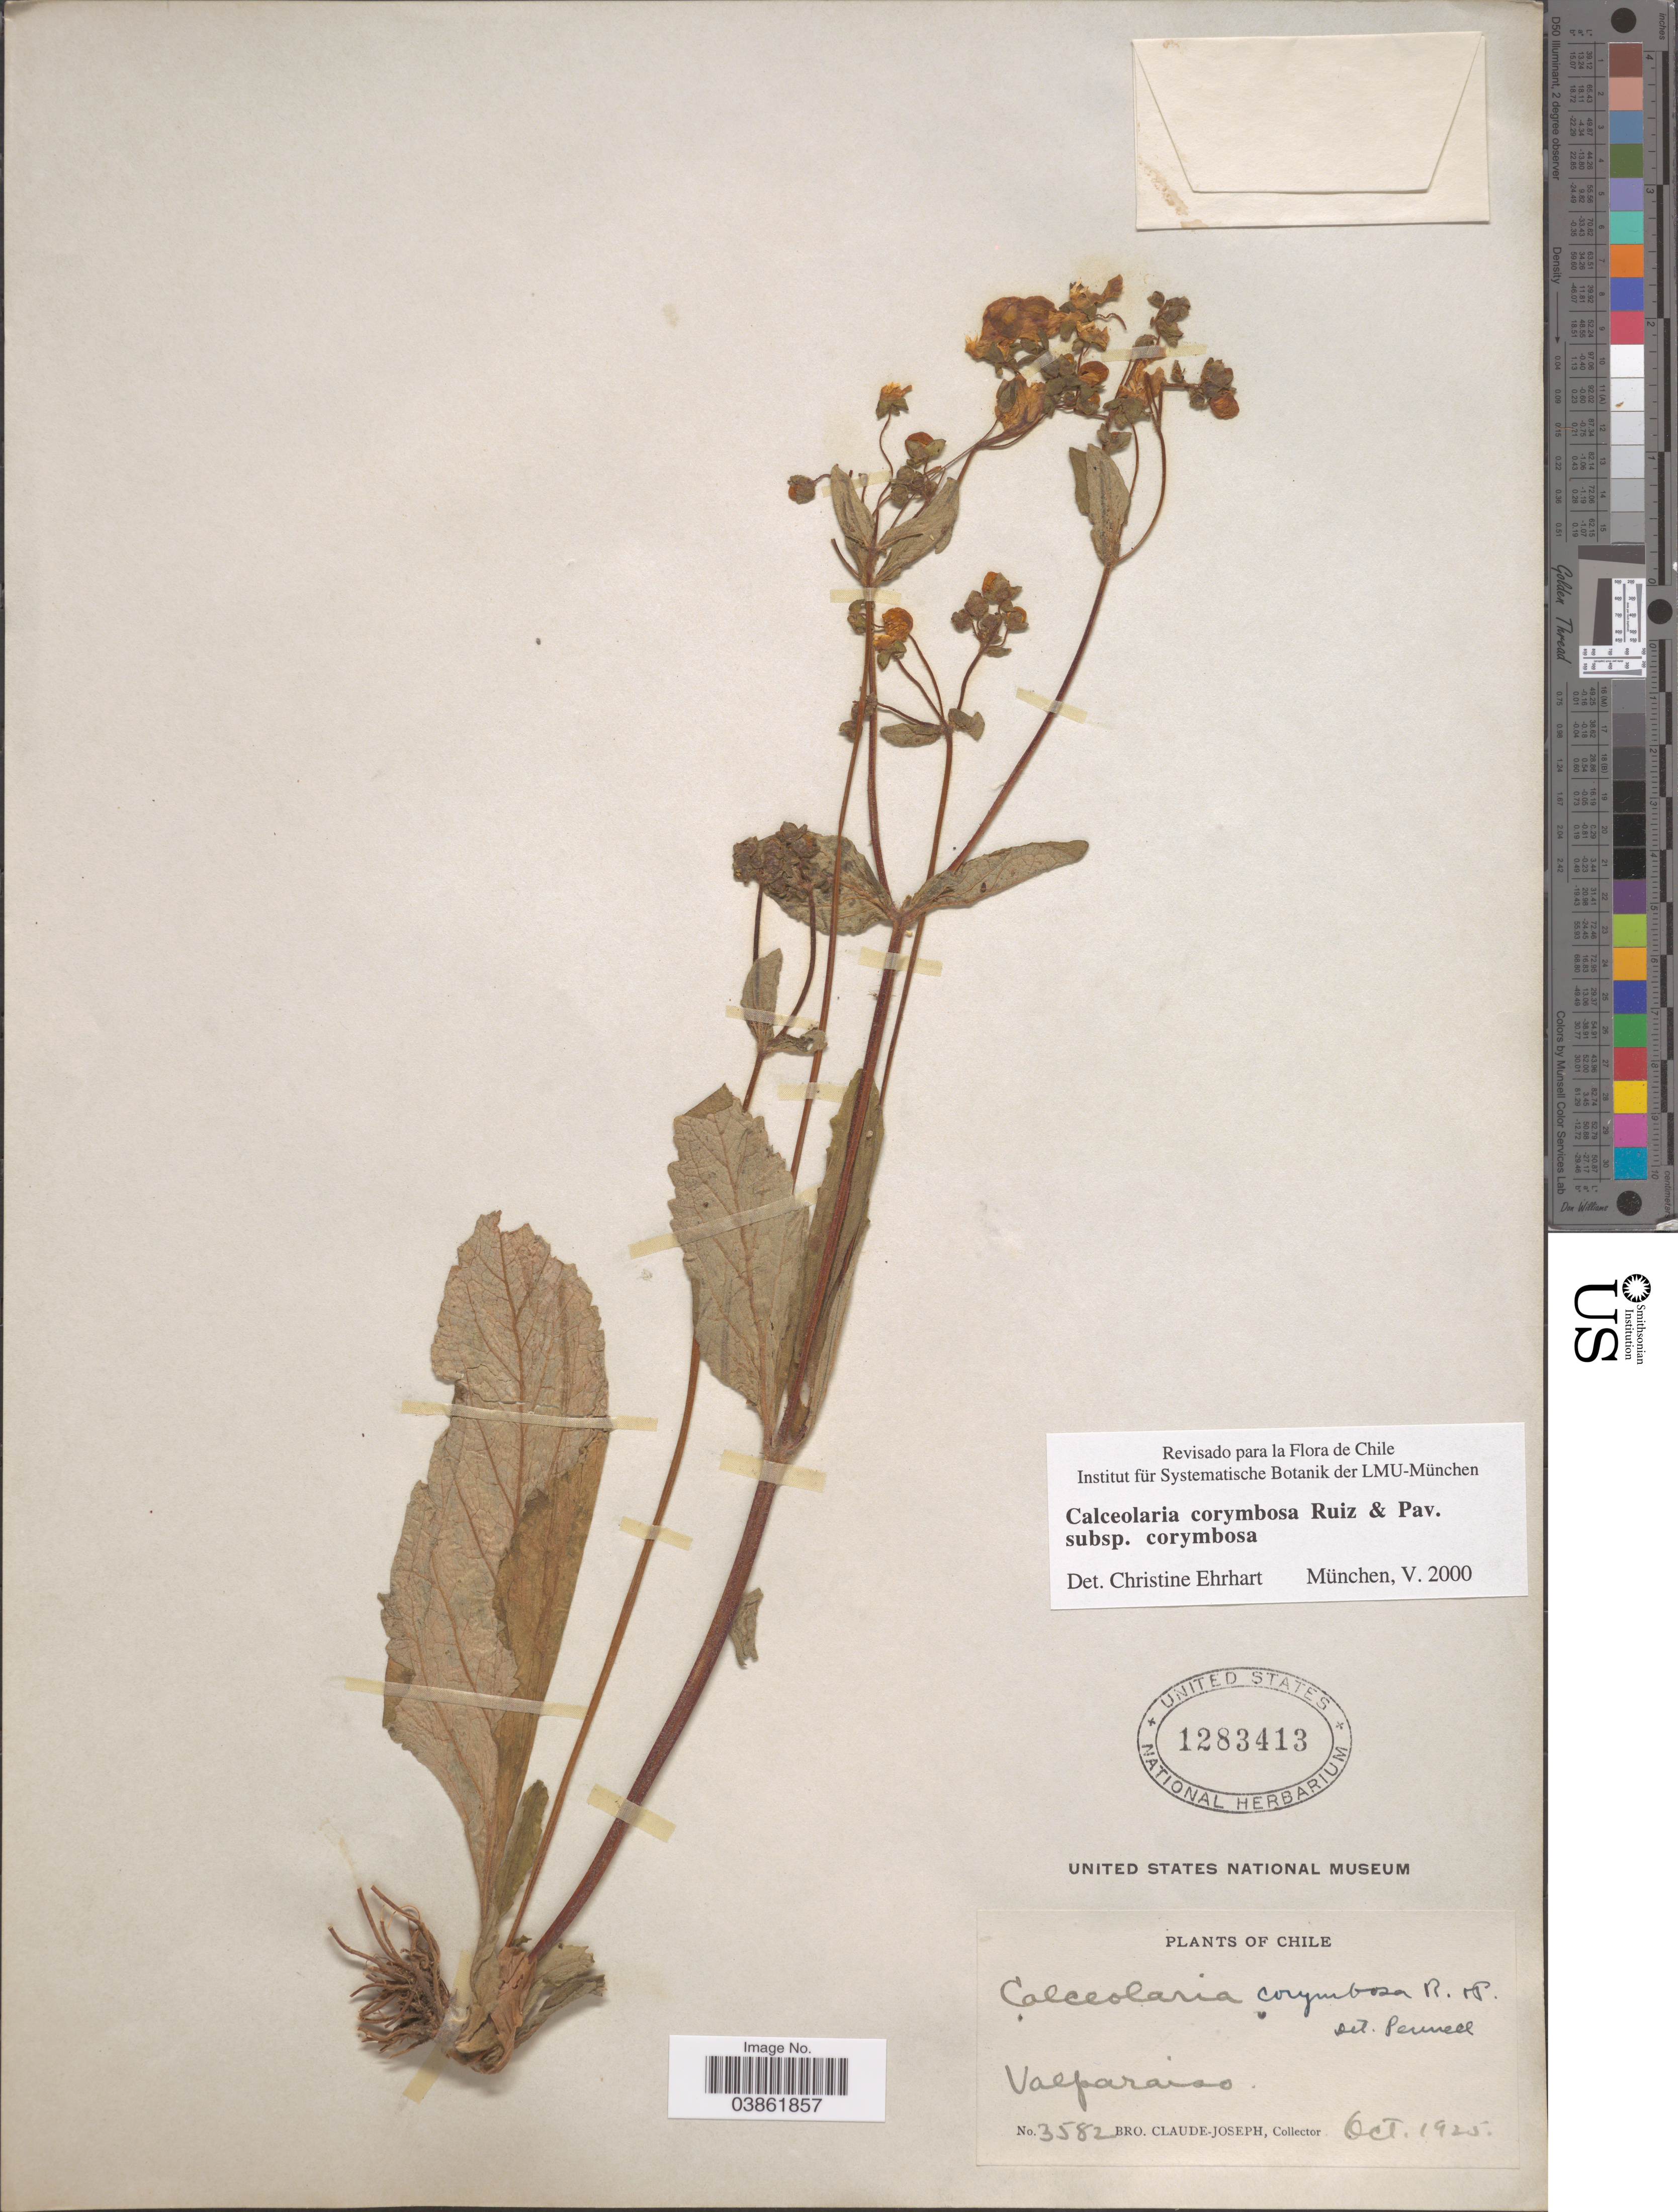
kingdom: Plantae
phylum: Tracheophyta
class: Magnoliopsida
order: Lamiales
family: Calceolariaceae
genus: Calceolaria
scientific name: Calceolaria corymbosa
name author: Ruiz & Pav.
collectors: Bro. Claude-Joseph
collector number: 3582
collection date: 1925-10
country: Chile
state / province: Valparaíso (V)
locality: Valparaiso.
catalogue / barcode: US 1283413